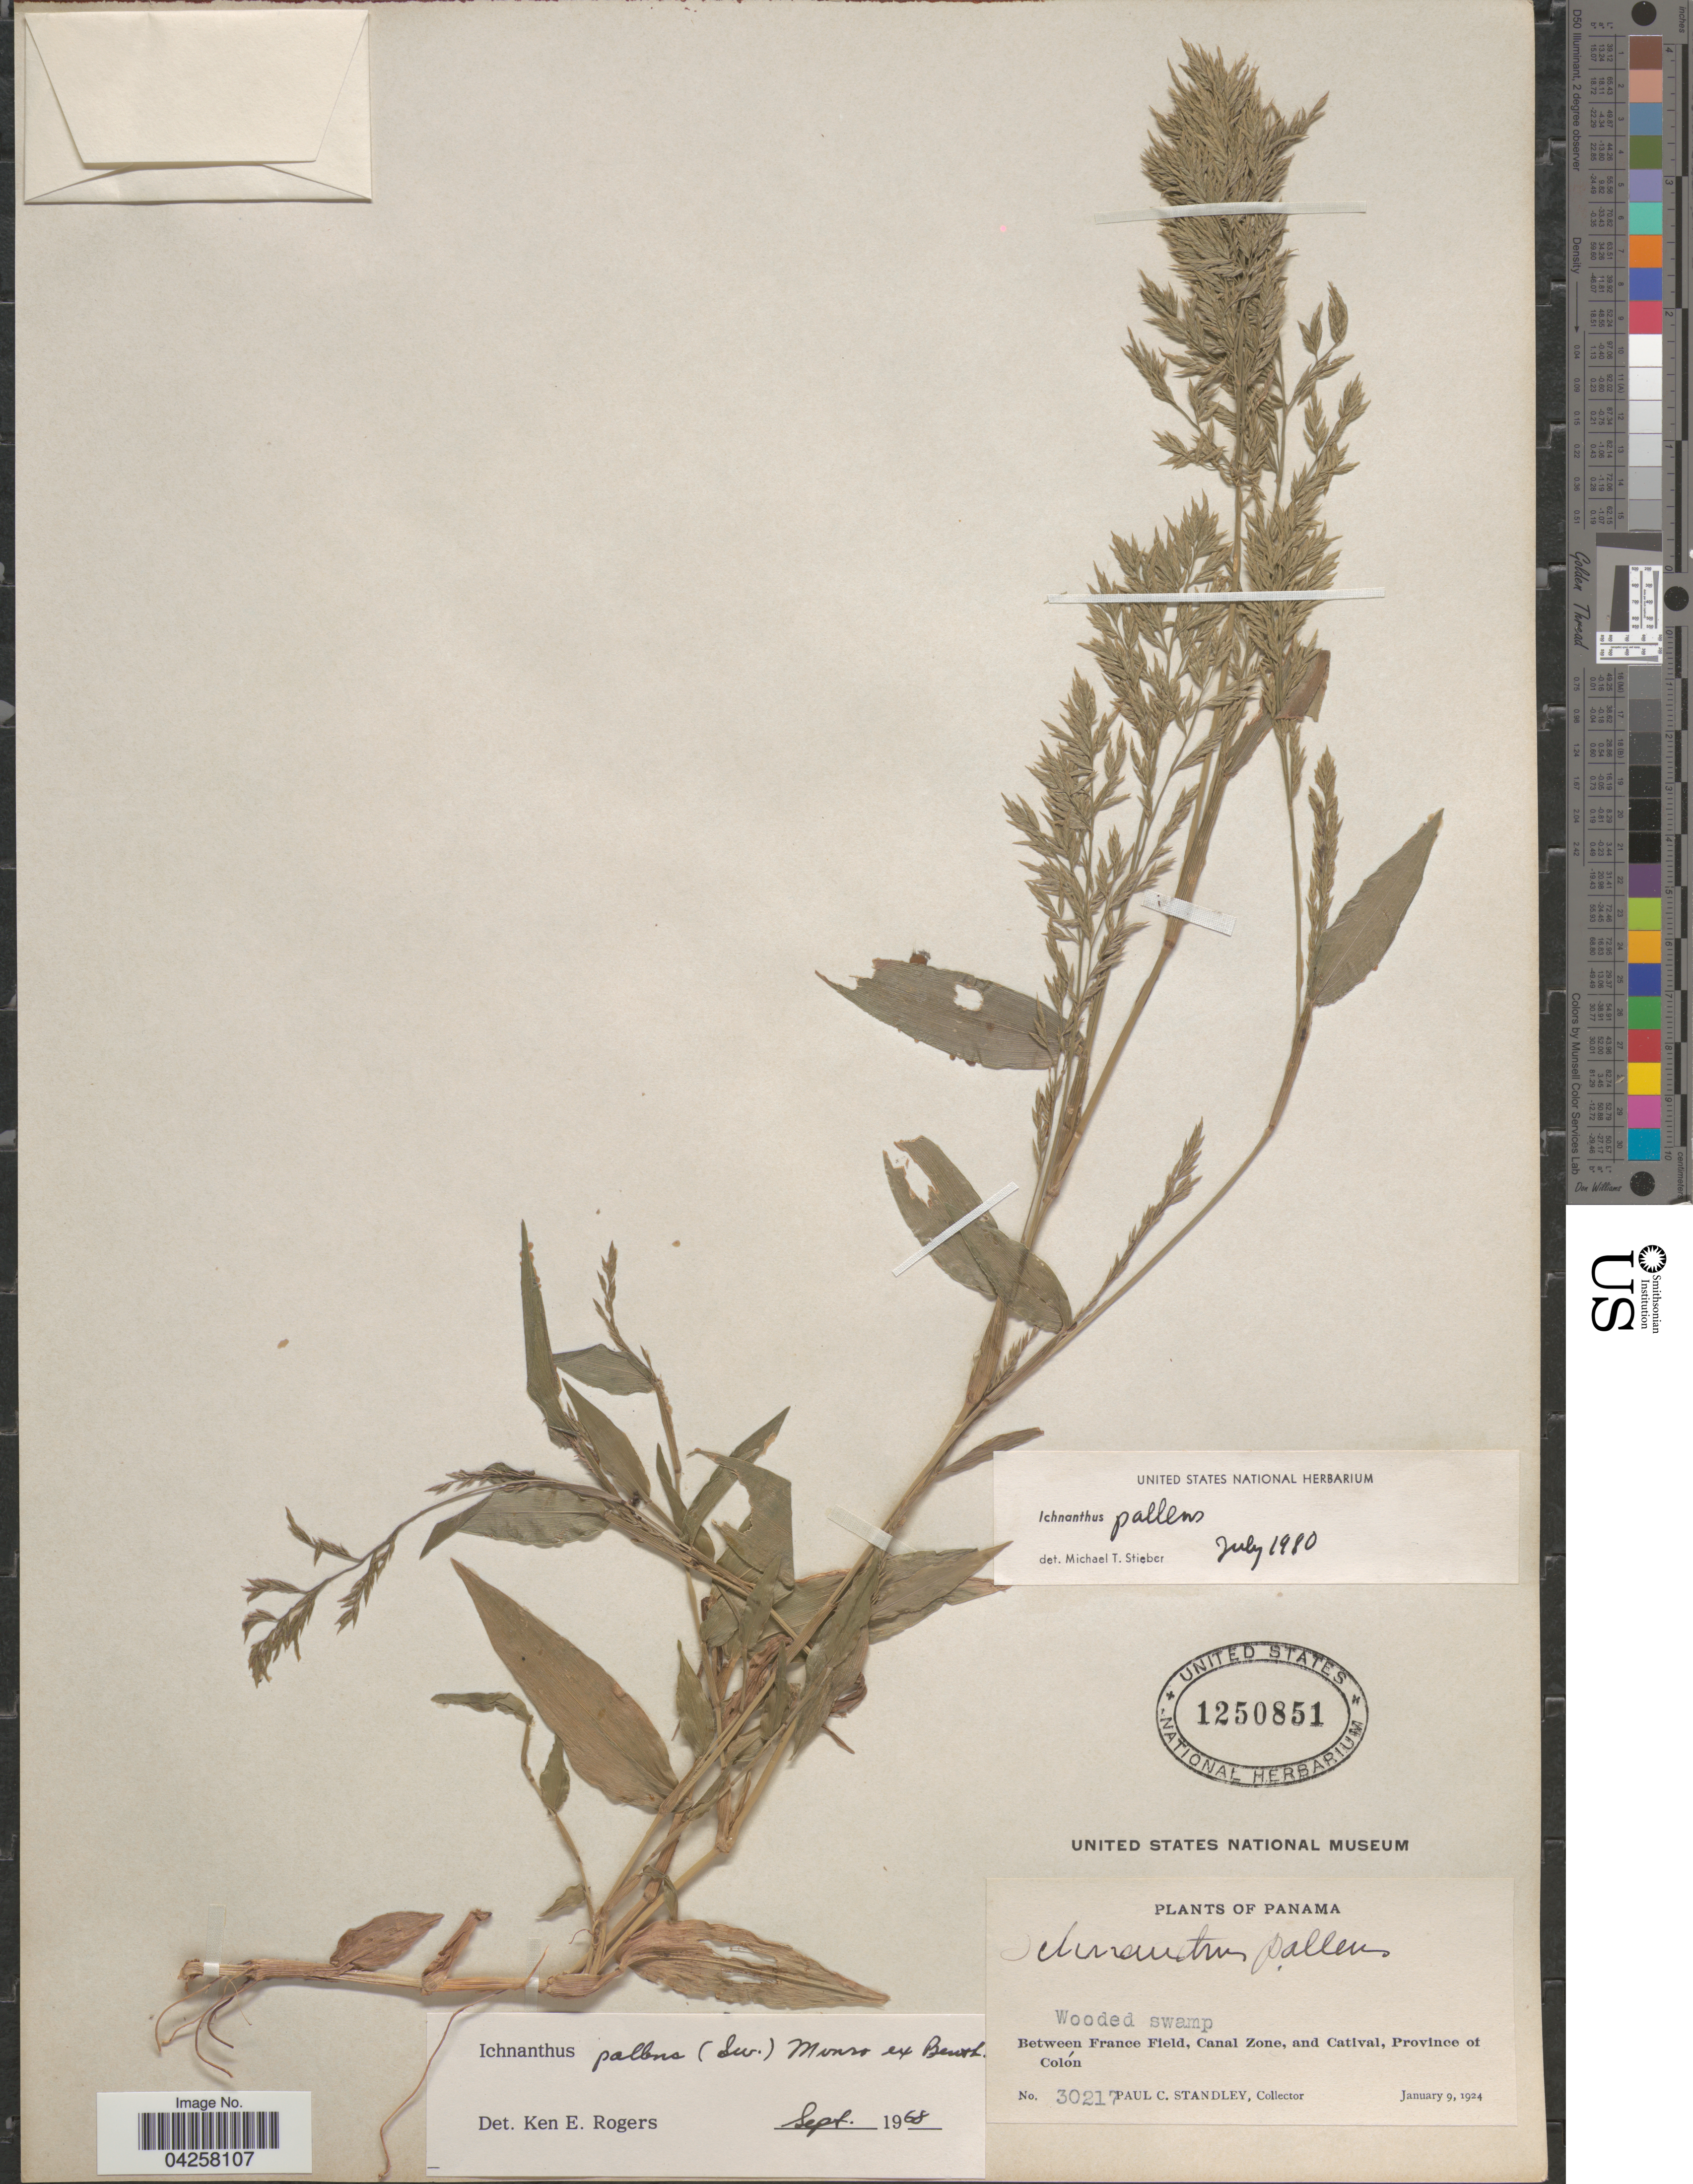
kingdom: Plantae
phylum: Tracheophyta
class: Liliopsida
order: Poales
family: Poaceae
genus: Ichnanthus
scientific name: Ichnanthus pallens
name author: (Sw.) Munro ex Benth.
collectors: P. C. Standley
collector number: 30217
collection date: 1924-01-09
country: Panama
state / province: Colón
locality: Between France Field, Canal Zone, and Catival.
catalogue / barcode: US 1250851